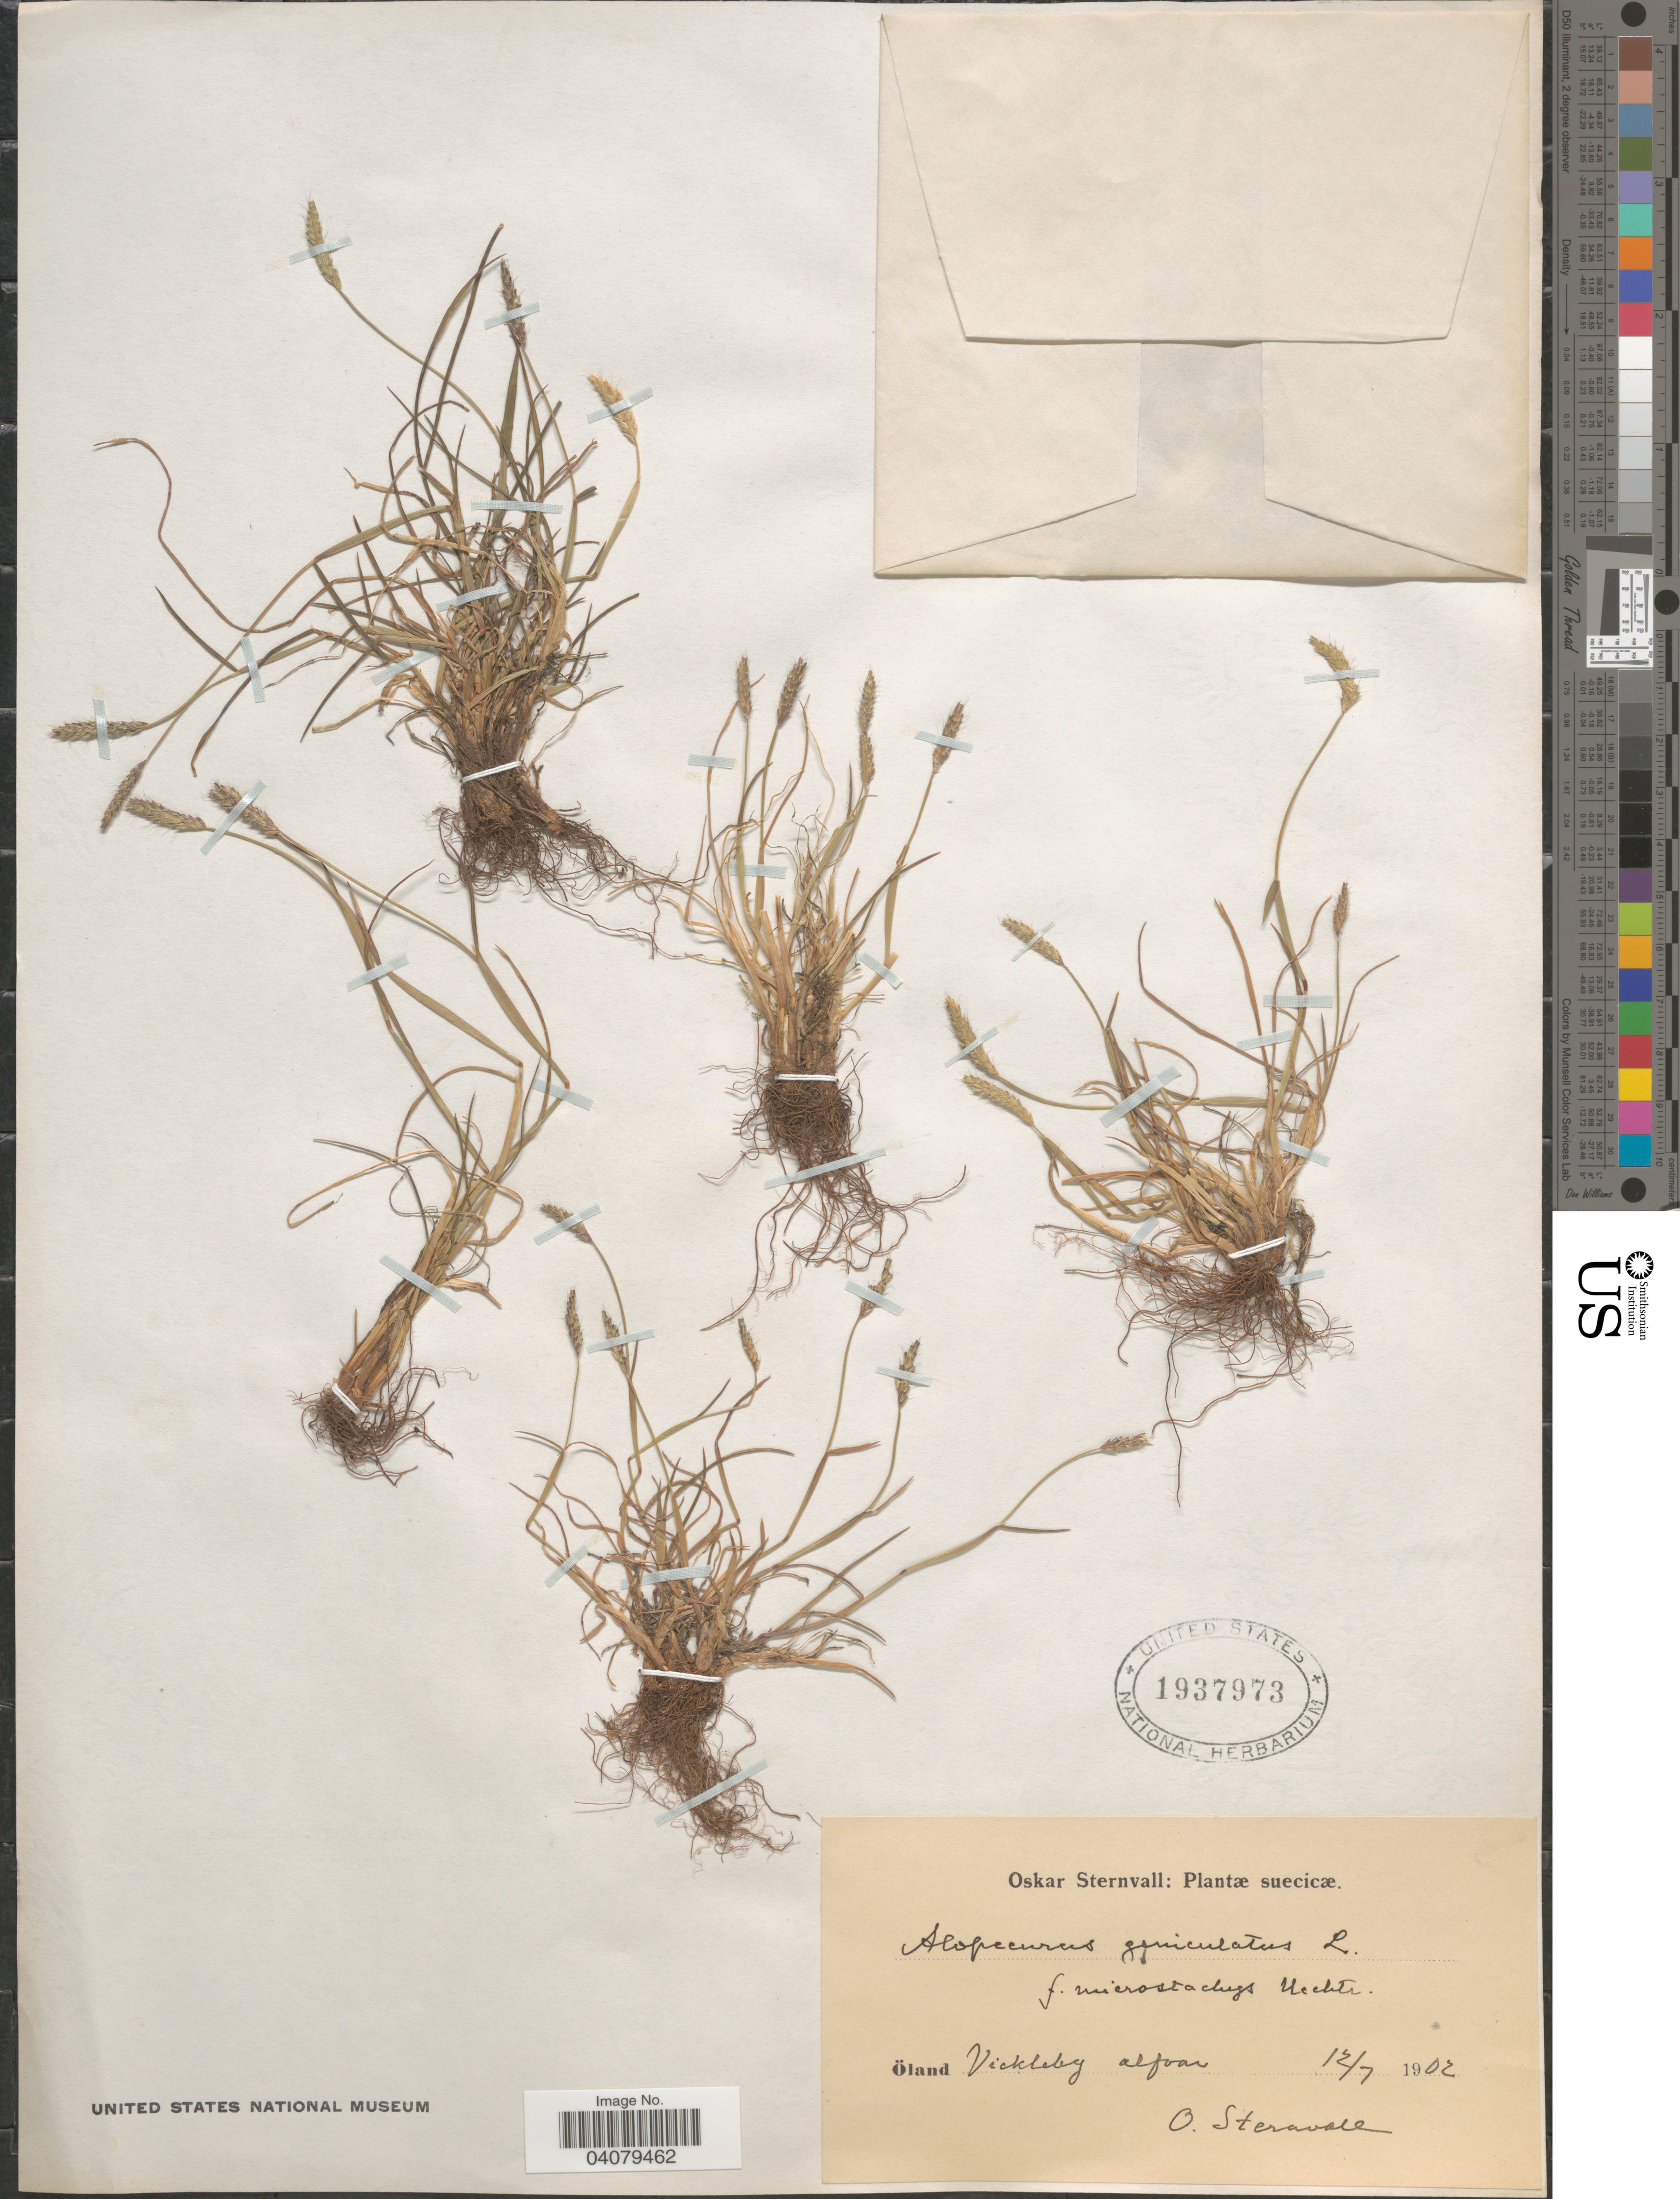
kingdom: Plantae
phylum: Tracheophyta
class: Liliopsida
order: Poales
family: Poaceae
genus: Alopecurus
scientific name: Alopecurus geniculatus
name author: L.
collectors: O. Sternvall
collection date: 1902-07-12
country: Sweden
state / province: Kalmar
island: Oland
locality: Suecicæ. Öland, Vickleby alfvar.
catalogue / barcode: US 1937973